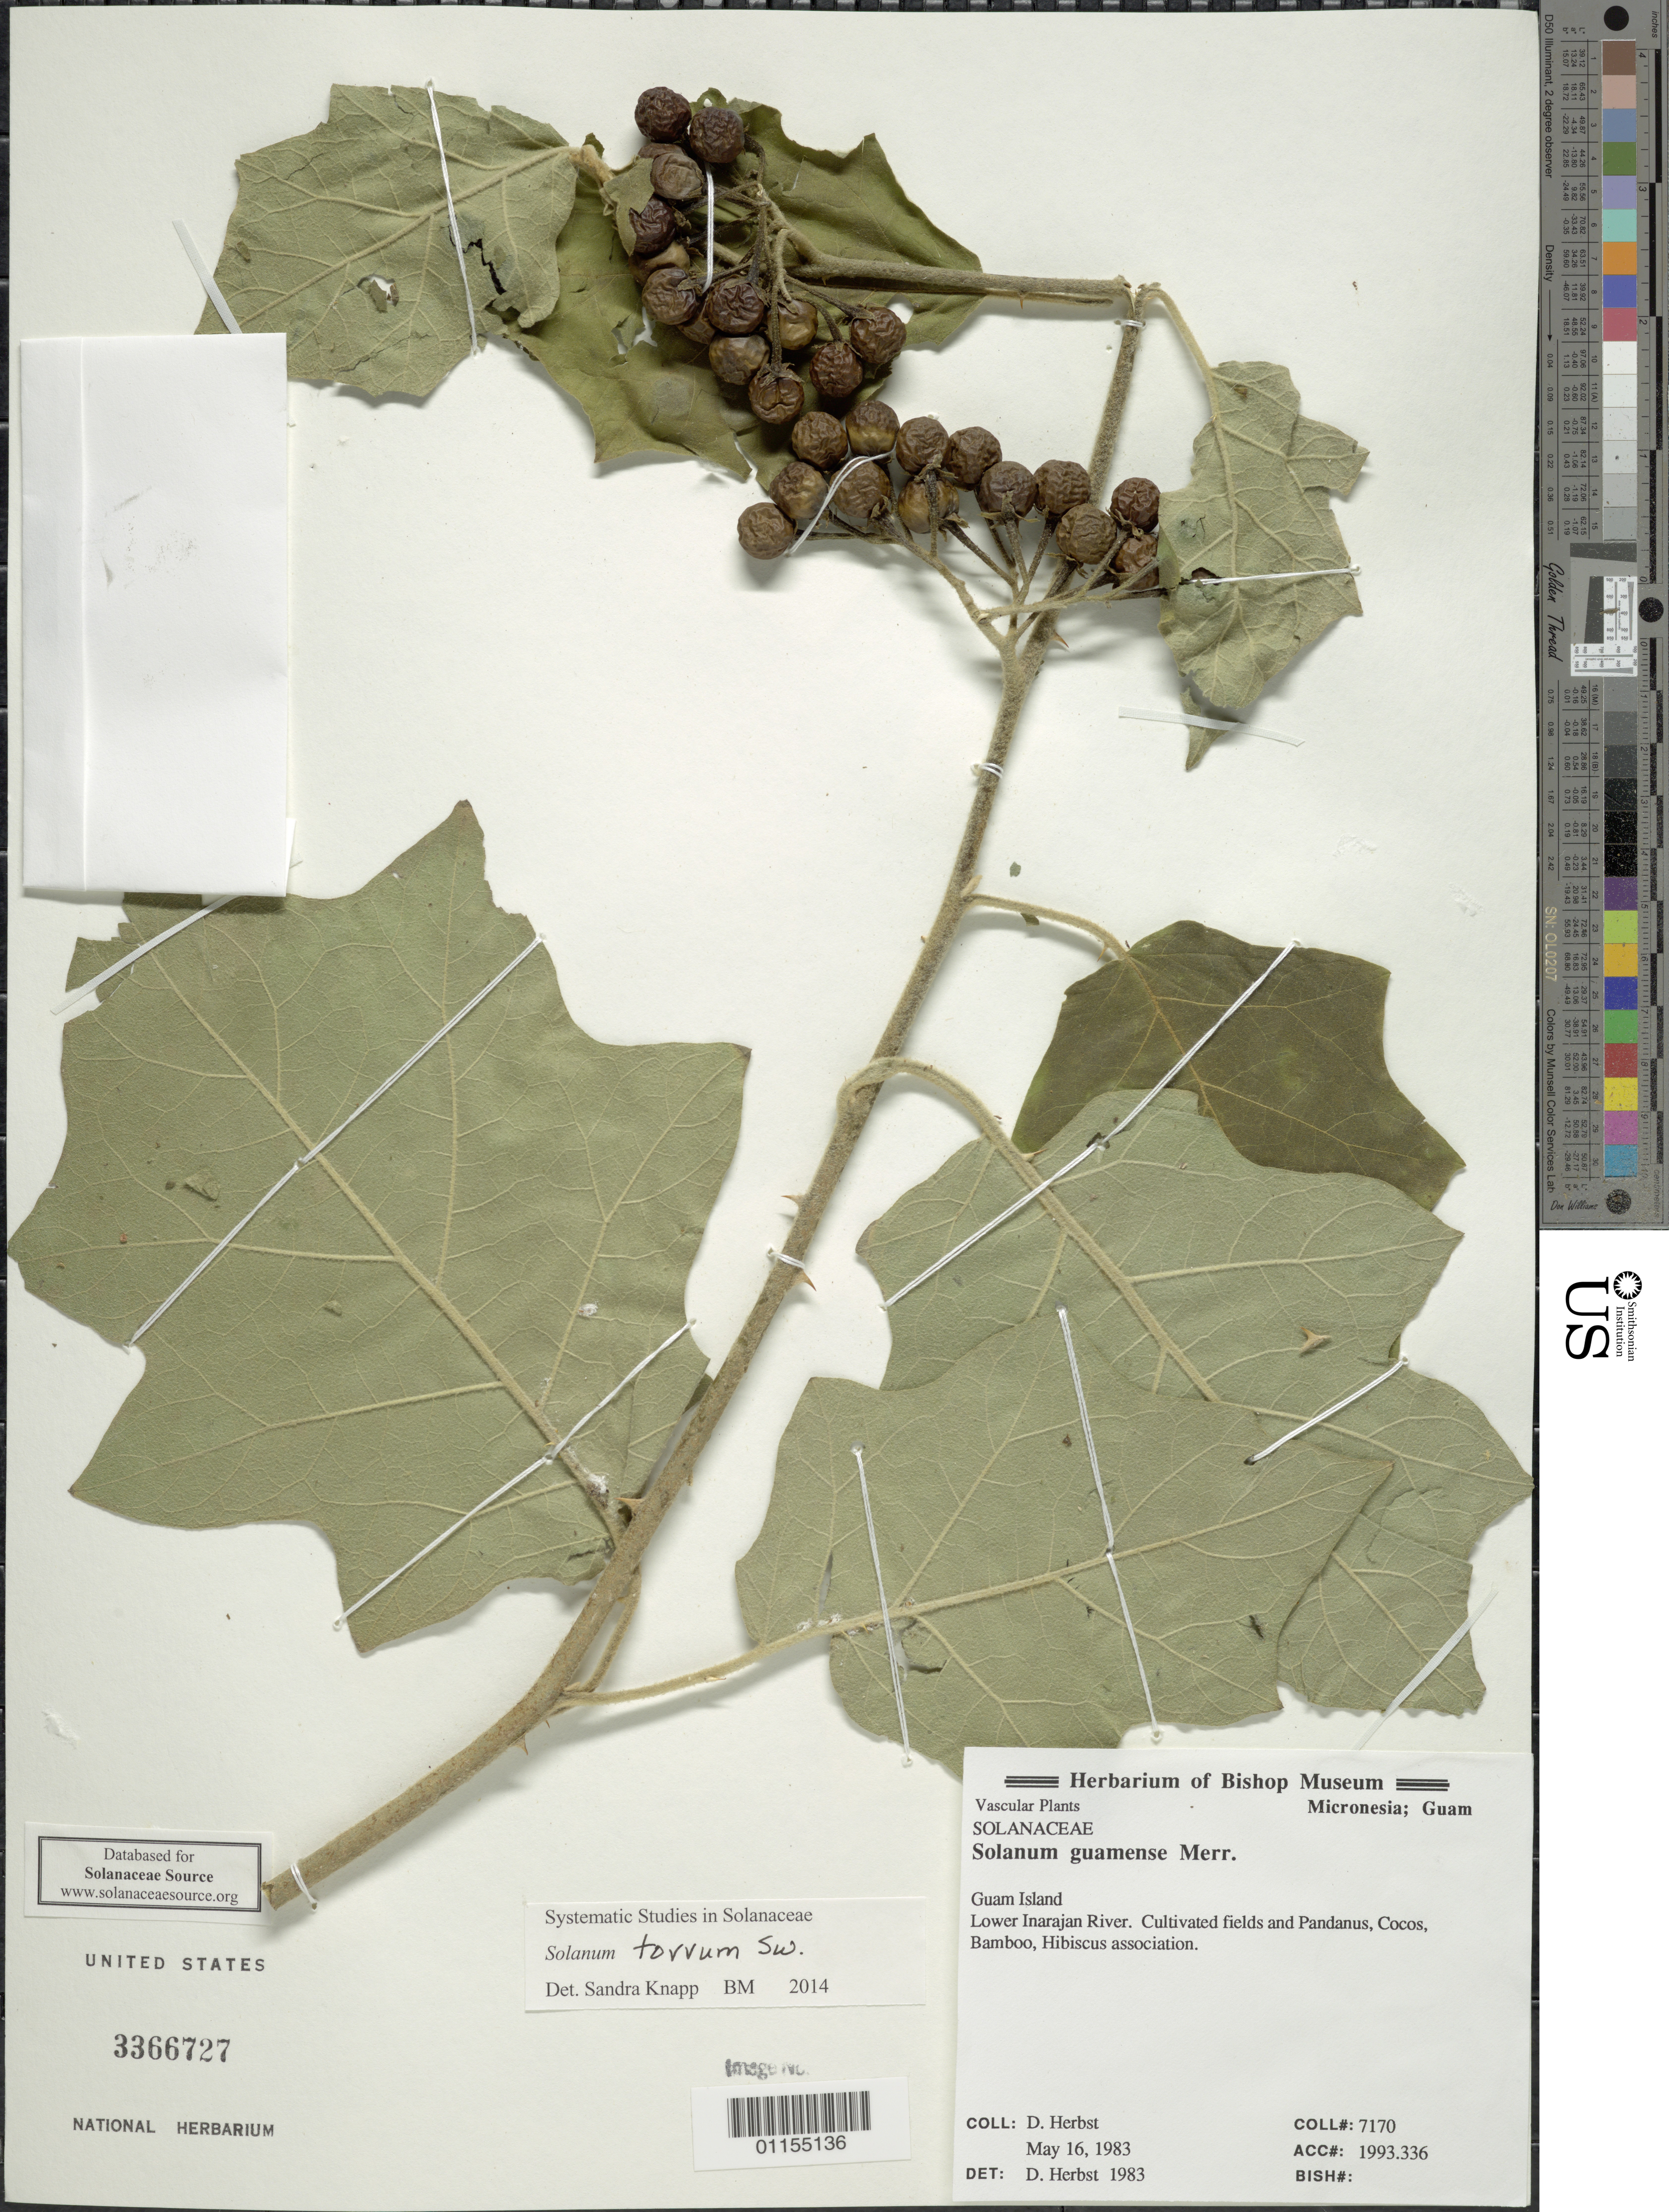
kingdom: Plantae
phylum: Tracheophyta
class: Magnoliopsida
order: Solanales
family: Solanaceae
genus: Solanum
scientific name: Solanum guamense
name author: Merr.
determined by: Herbst, D. R.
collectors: D. R. Herbst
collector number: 7170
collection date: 1983-05-16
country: Guam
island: Guam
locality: Lower Inarajan River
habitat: Cultivated fields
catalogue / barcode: US 3366727